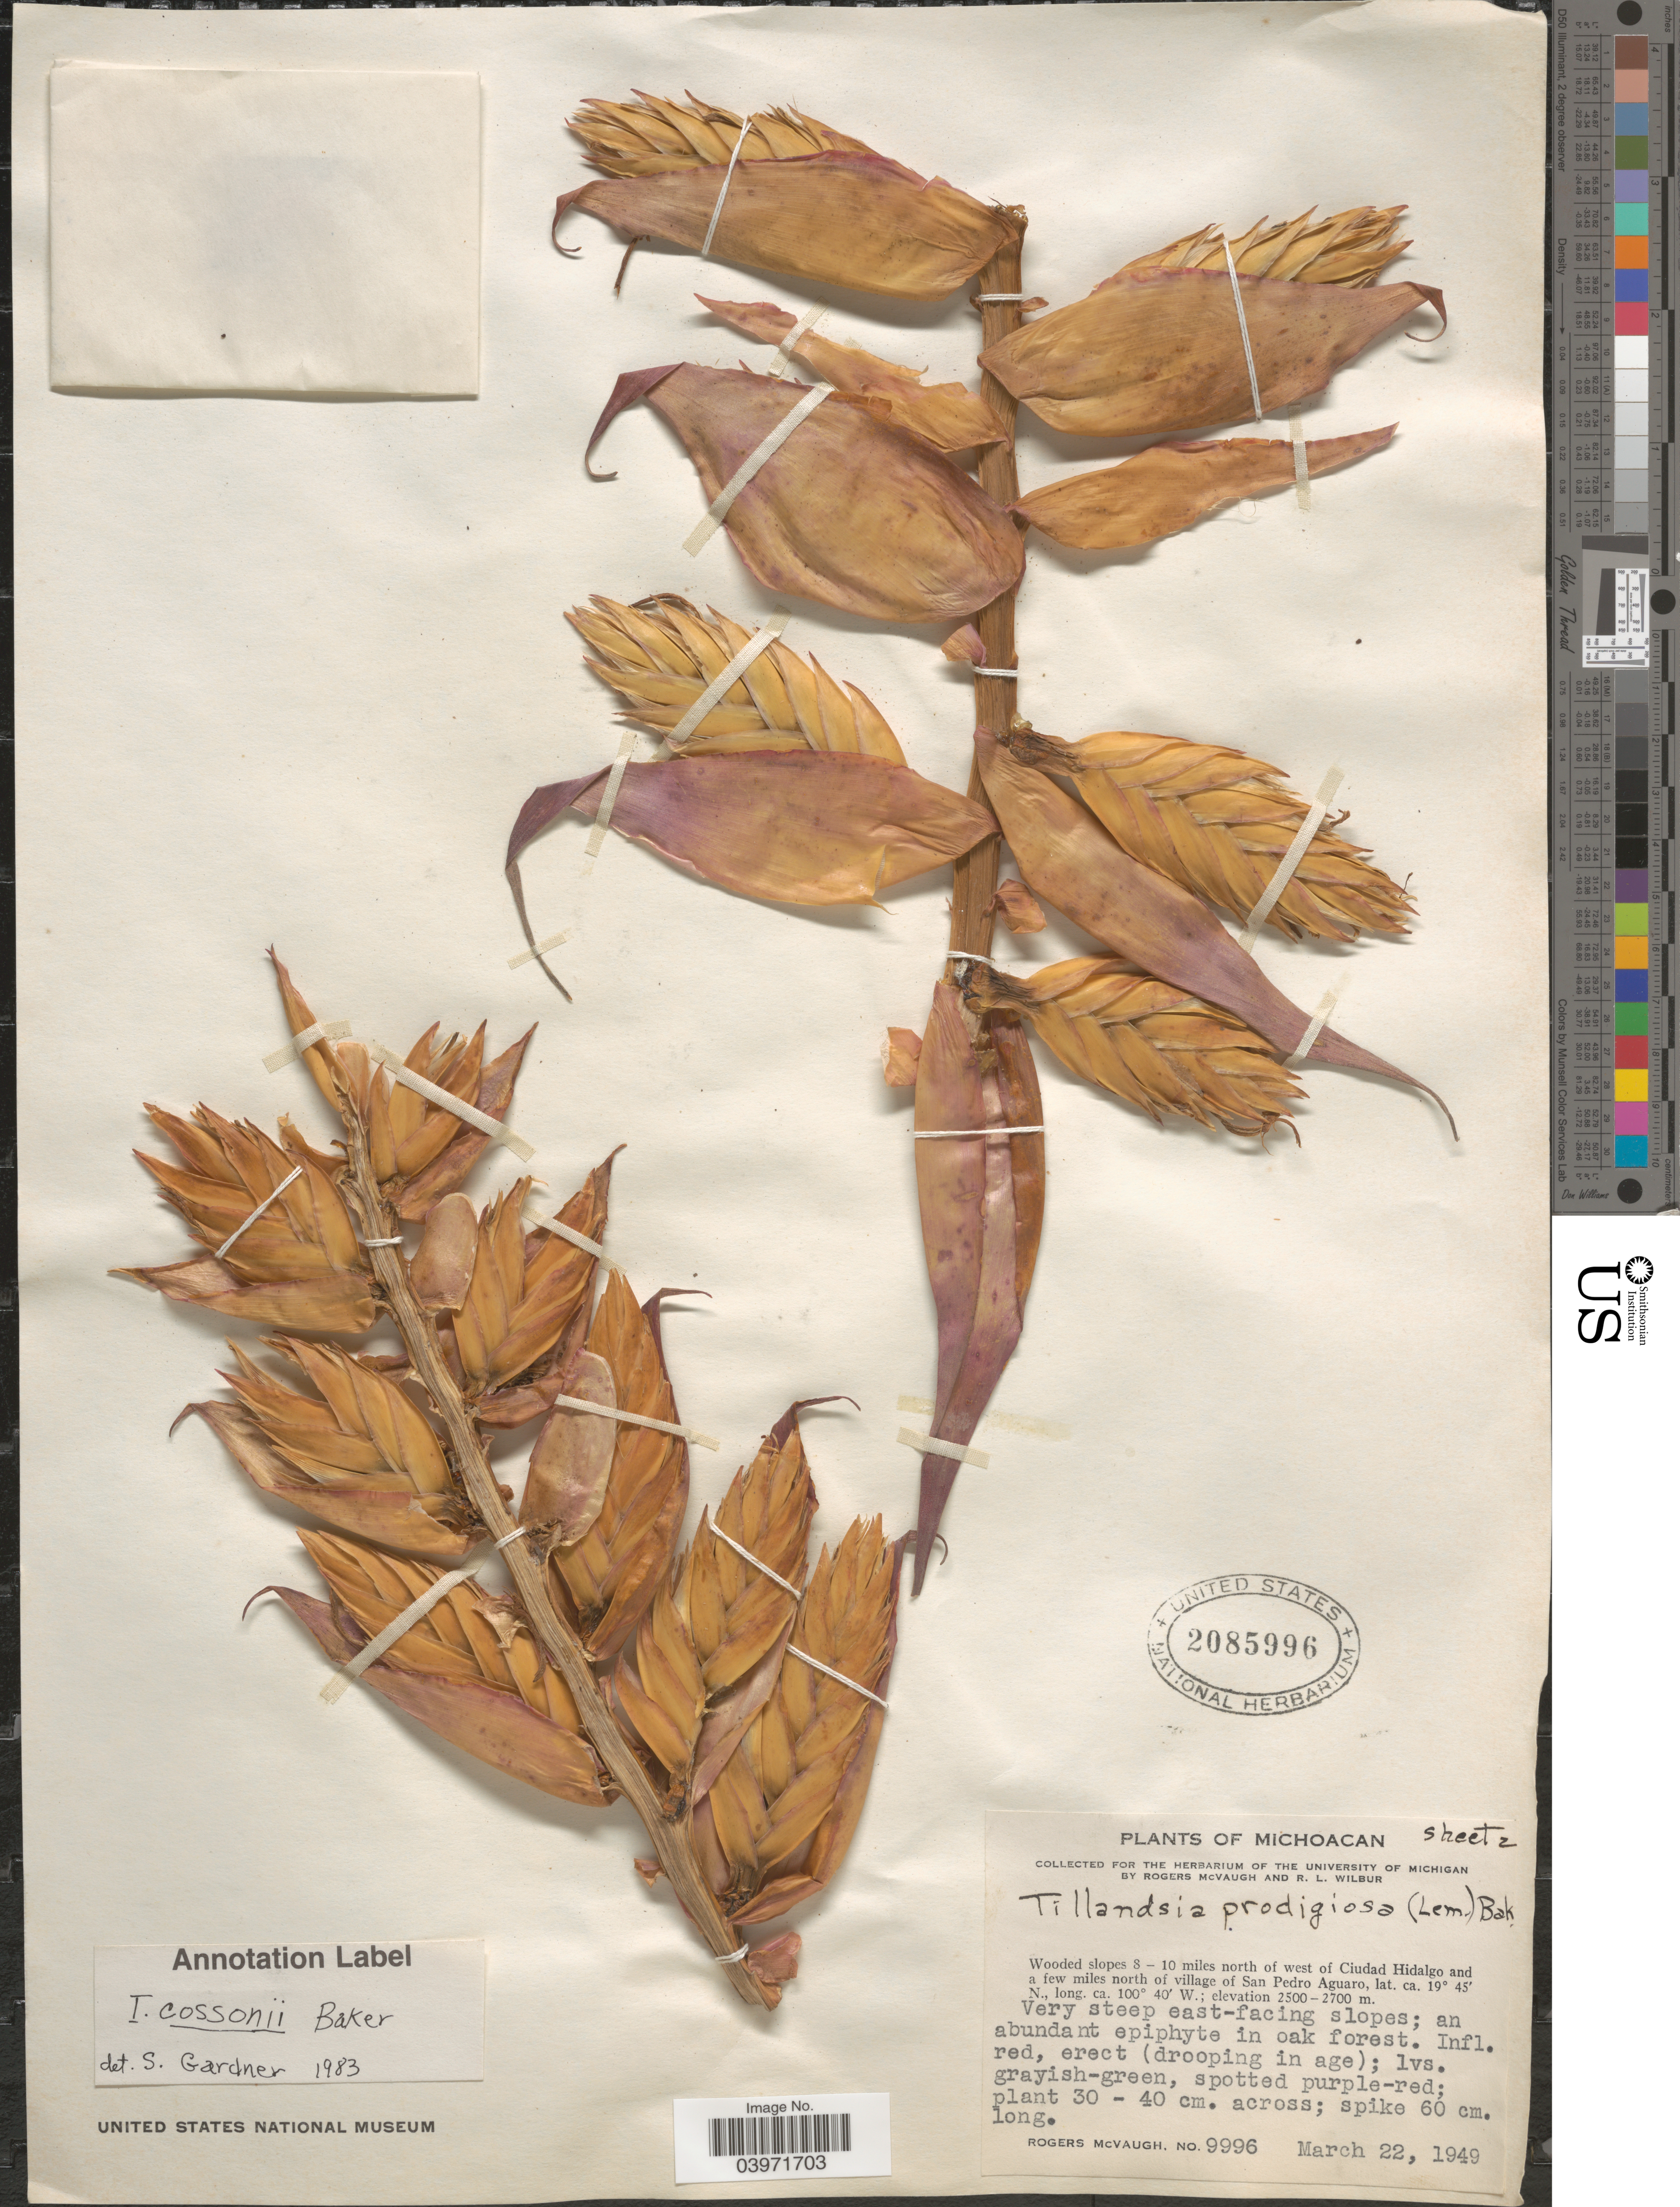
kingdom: Plantae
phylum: Tracheophyta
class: Liliopsida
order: Poales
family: Bromeliaceae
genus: Tillandsia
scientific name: Tillandsia prodigiosa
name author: (Lem.) Baker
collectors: R. McVaugh & R. L. Wilbur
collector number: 9996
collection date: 1949-03-22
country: Mexico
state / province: Michoacán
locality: Wooded slopes 8 - 10 miles north of west of Ciudad Hidalgo and a few miles north of village of San Pedro Aguaro.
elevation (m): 2500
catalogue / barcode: US 2085996